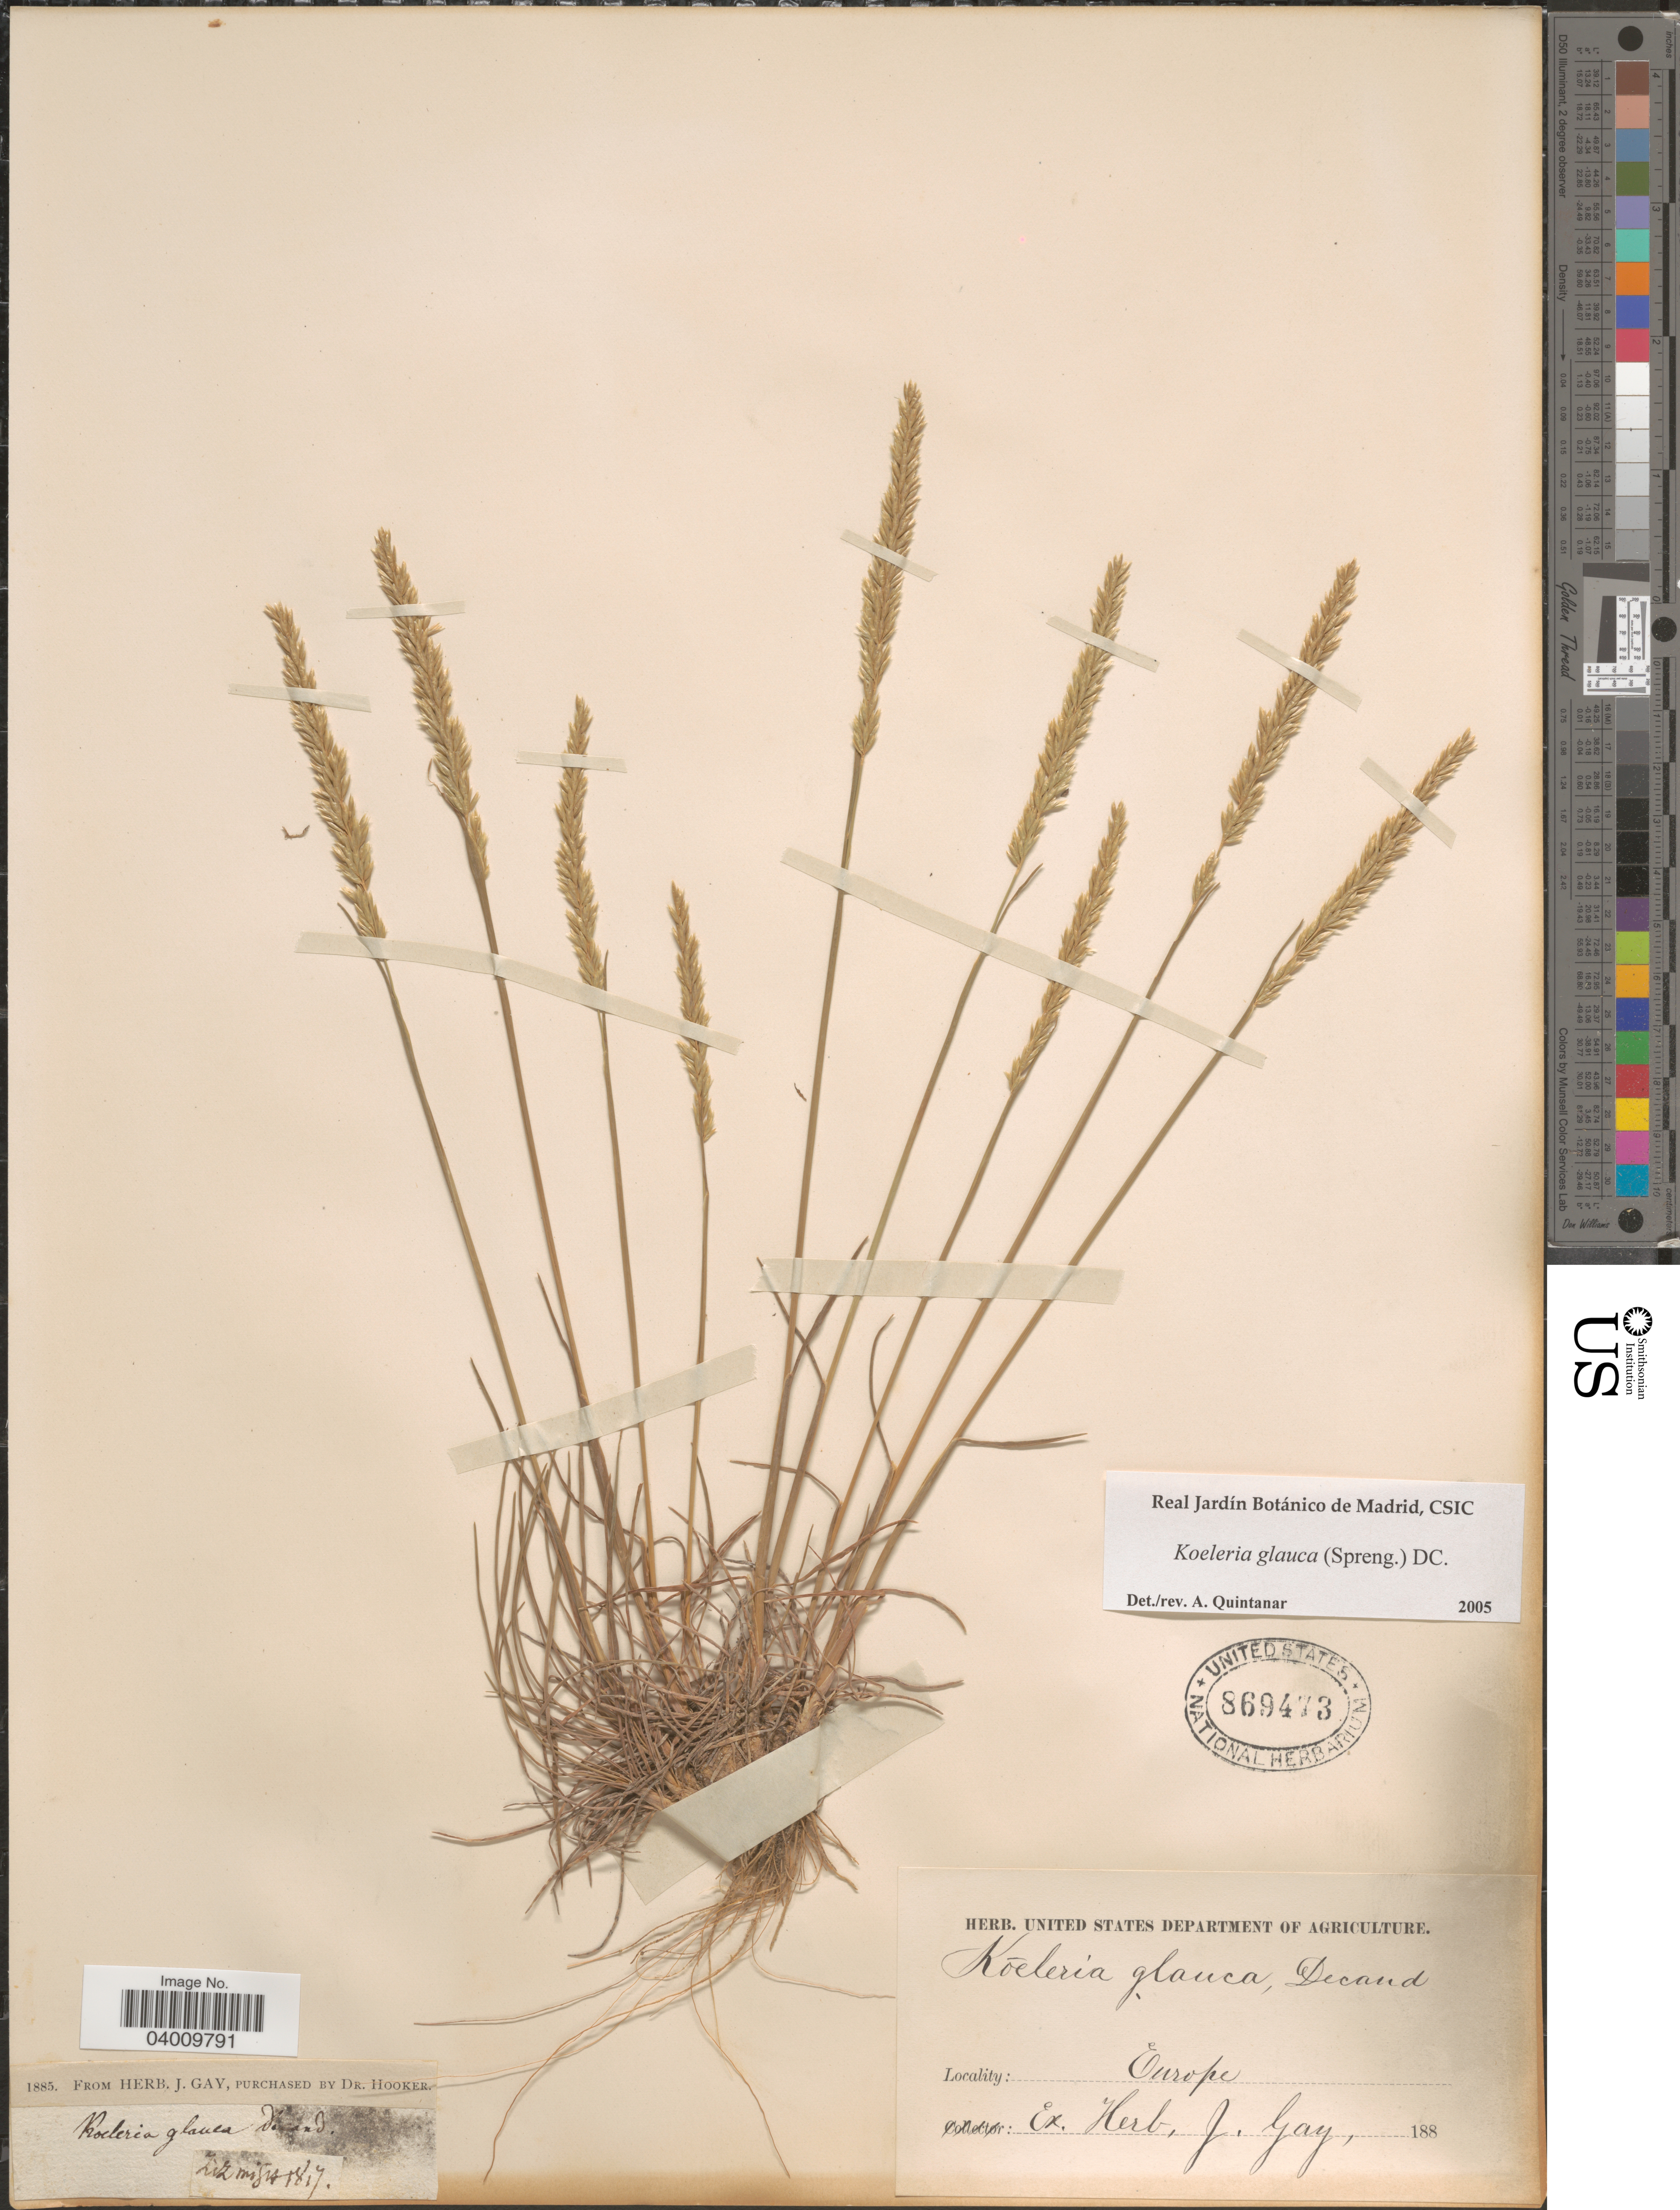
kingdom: Plantae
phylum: Tracheophyta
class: Liliopsida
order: Poales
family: Poaceae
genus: Koeleria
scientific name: Koeleria glauca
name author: (Spreng.) DC.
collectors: ex herb. J. Gay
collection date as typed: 188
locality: Europe.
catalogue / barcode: US 869473